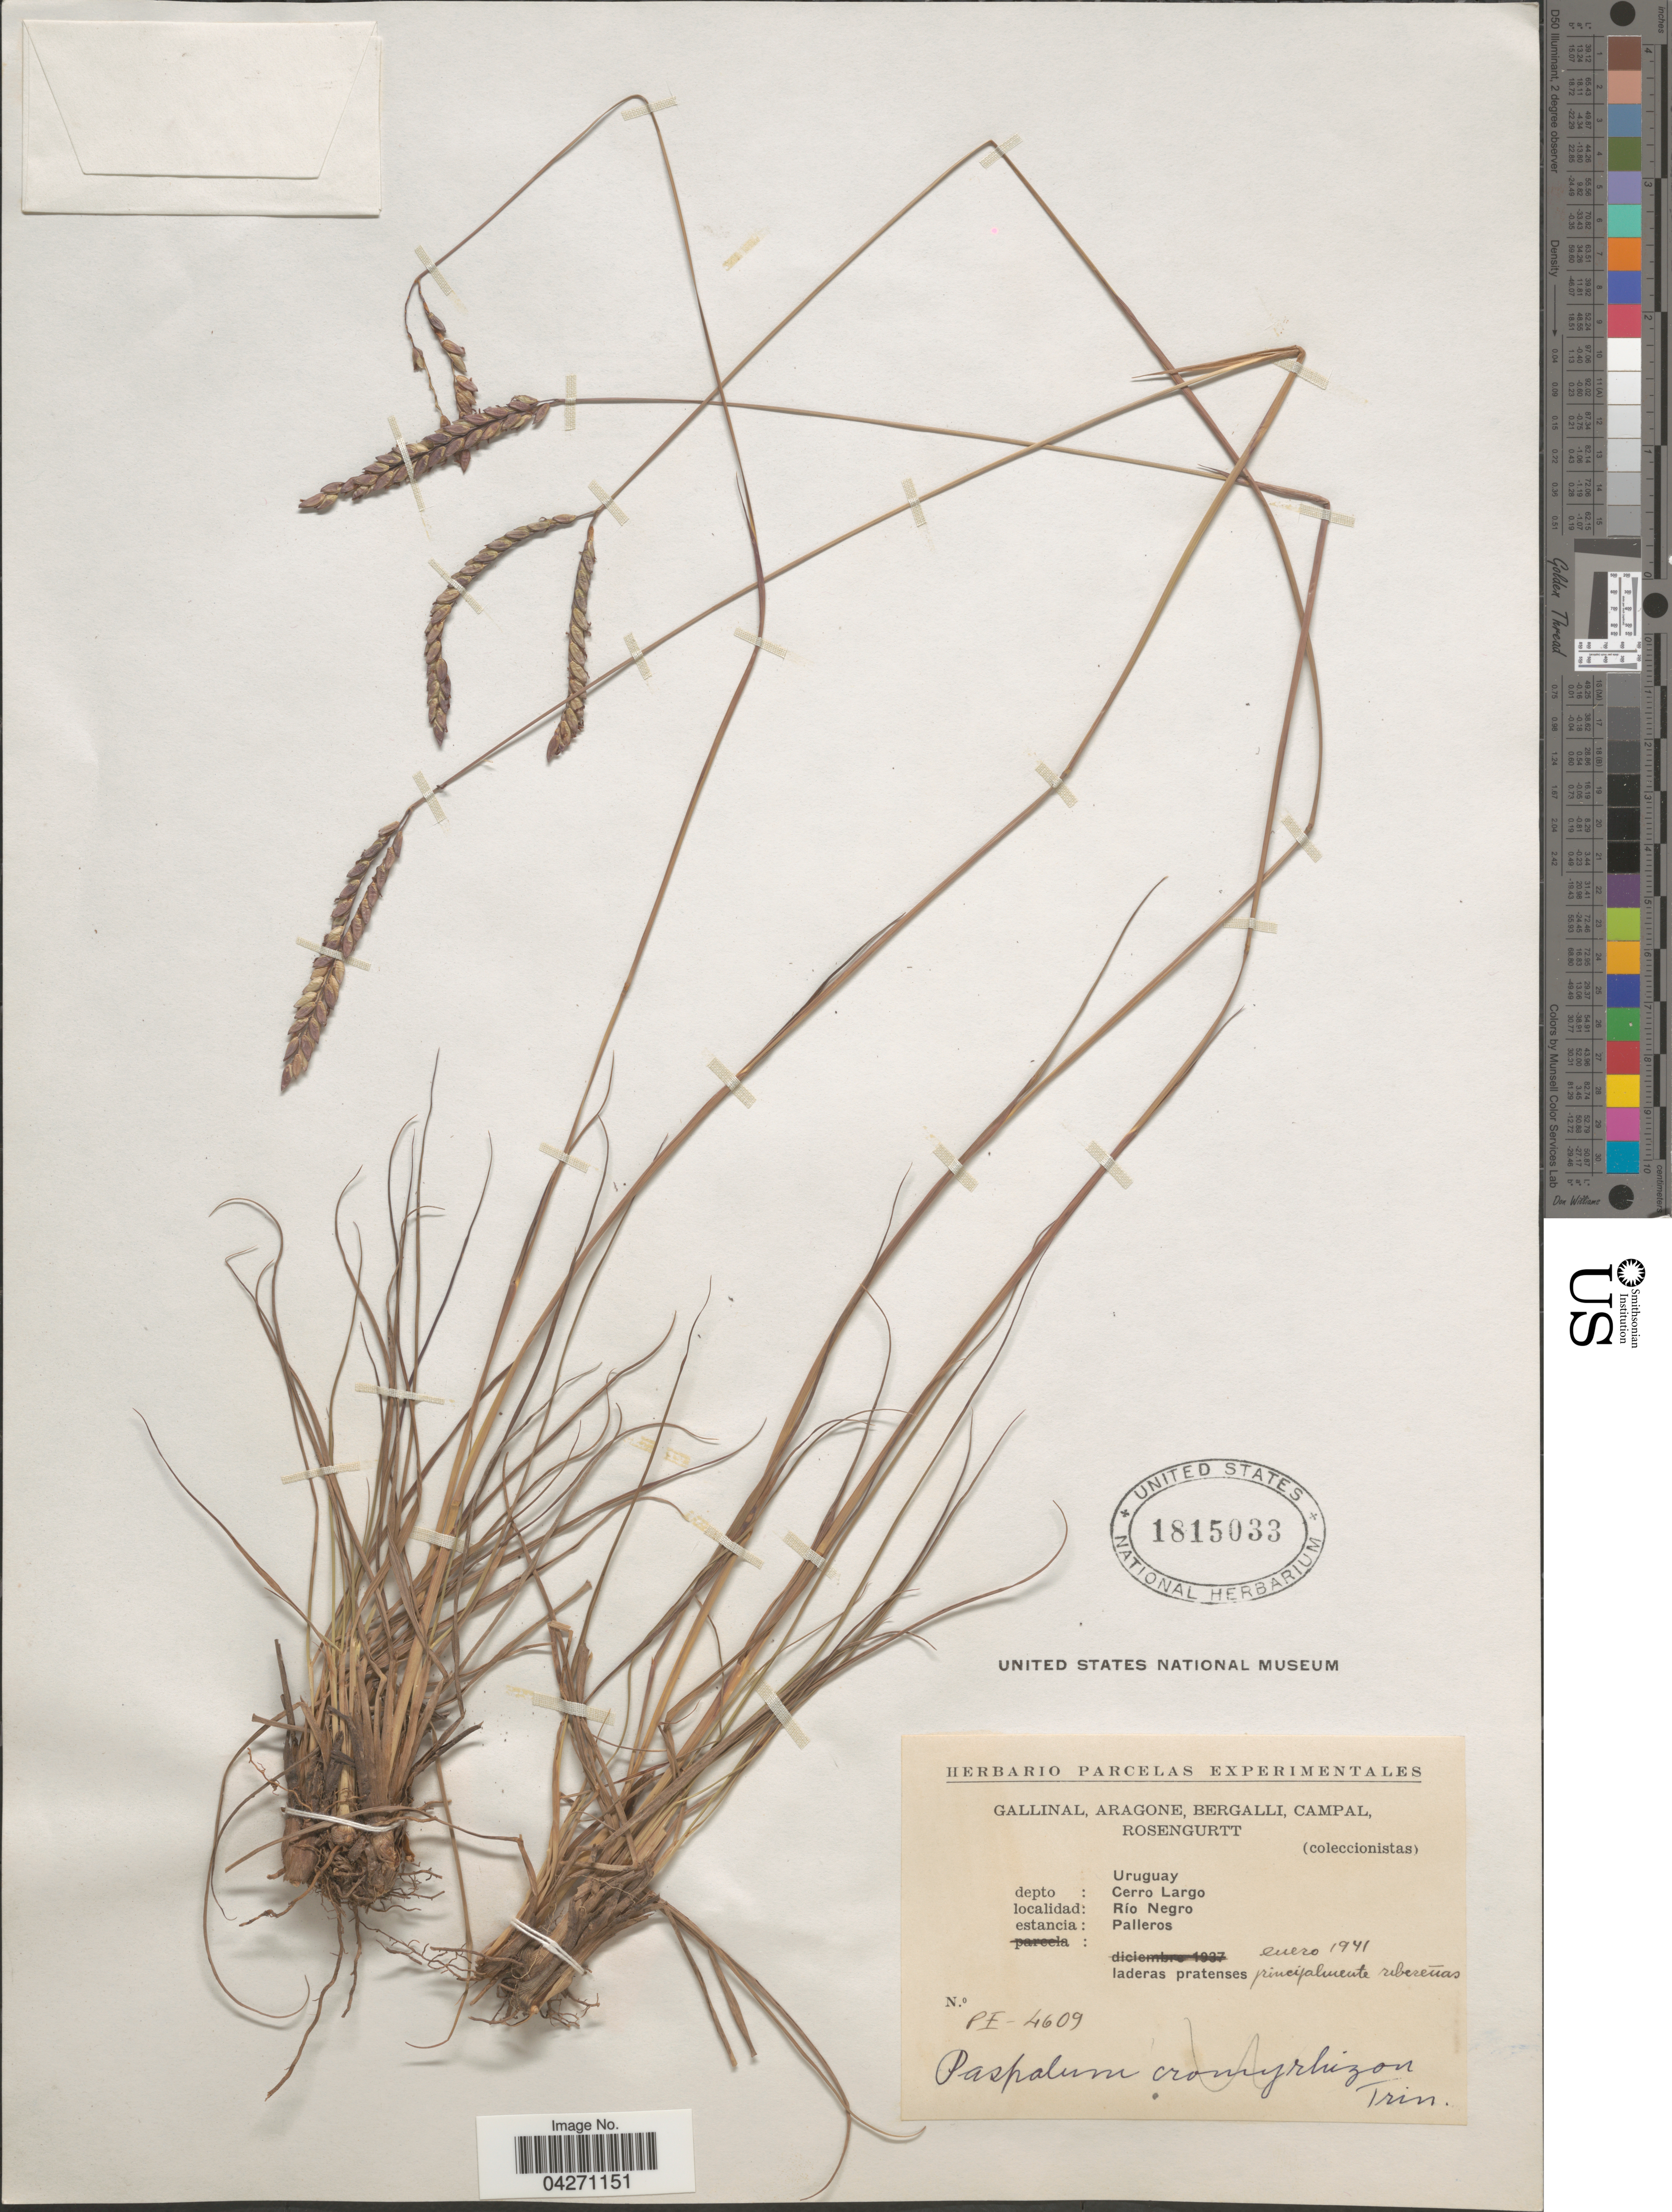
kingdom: Plantae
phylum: Tracheophyta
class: Liliopsida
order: Poales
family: Poaceae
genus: Paspalum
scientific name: Paspalum ionanthum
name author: Chase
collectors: -. Gallinal, -- Aragone, -- Bergalli, -- Campal & Rosengurtt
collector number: PE-4609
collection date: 1941-01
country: Uruguay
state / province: Cerro Largo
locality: Depto: Cerro Largo. Río Negro. Estancia: Palleros.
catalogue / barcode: US 1815033